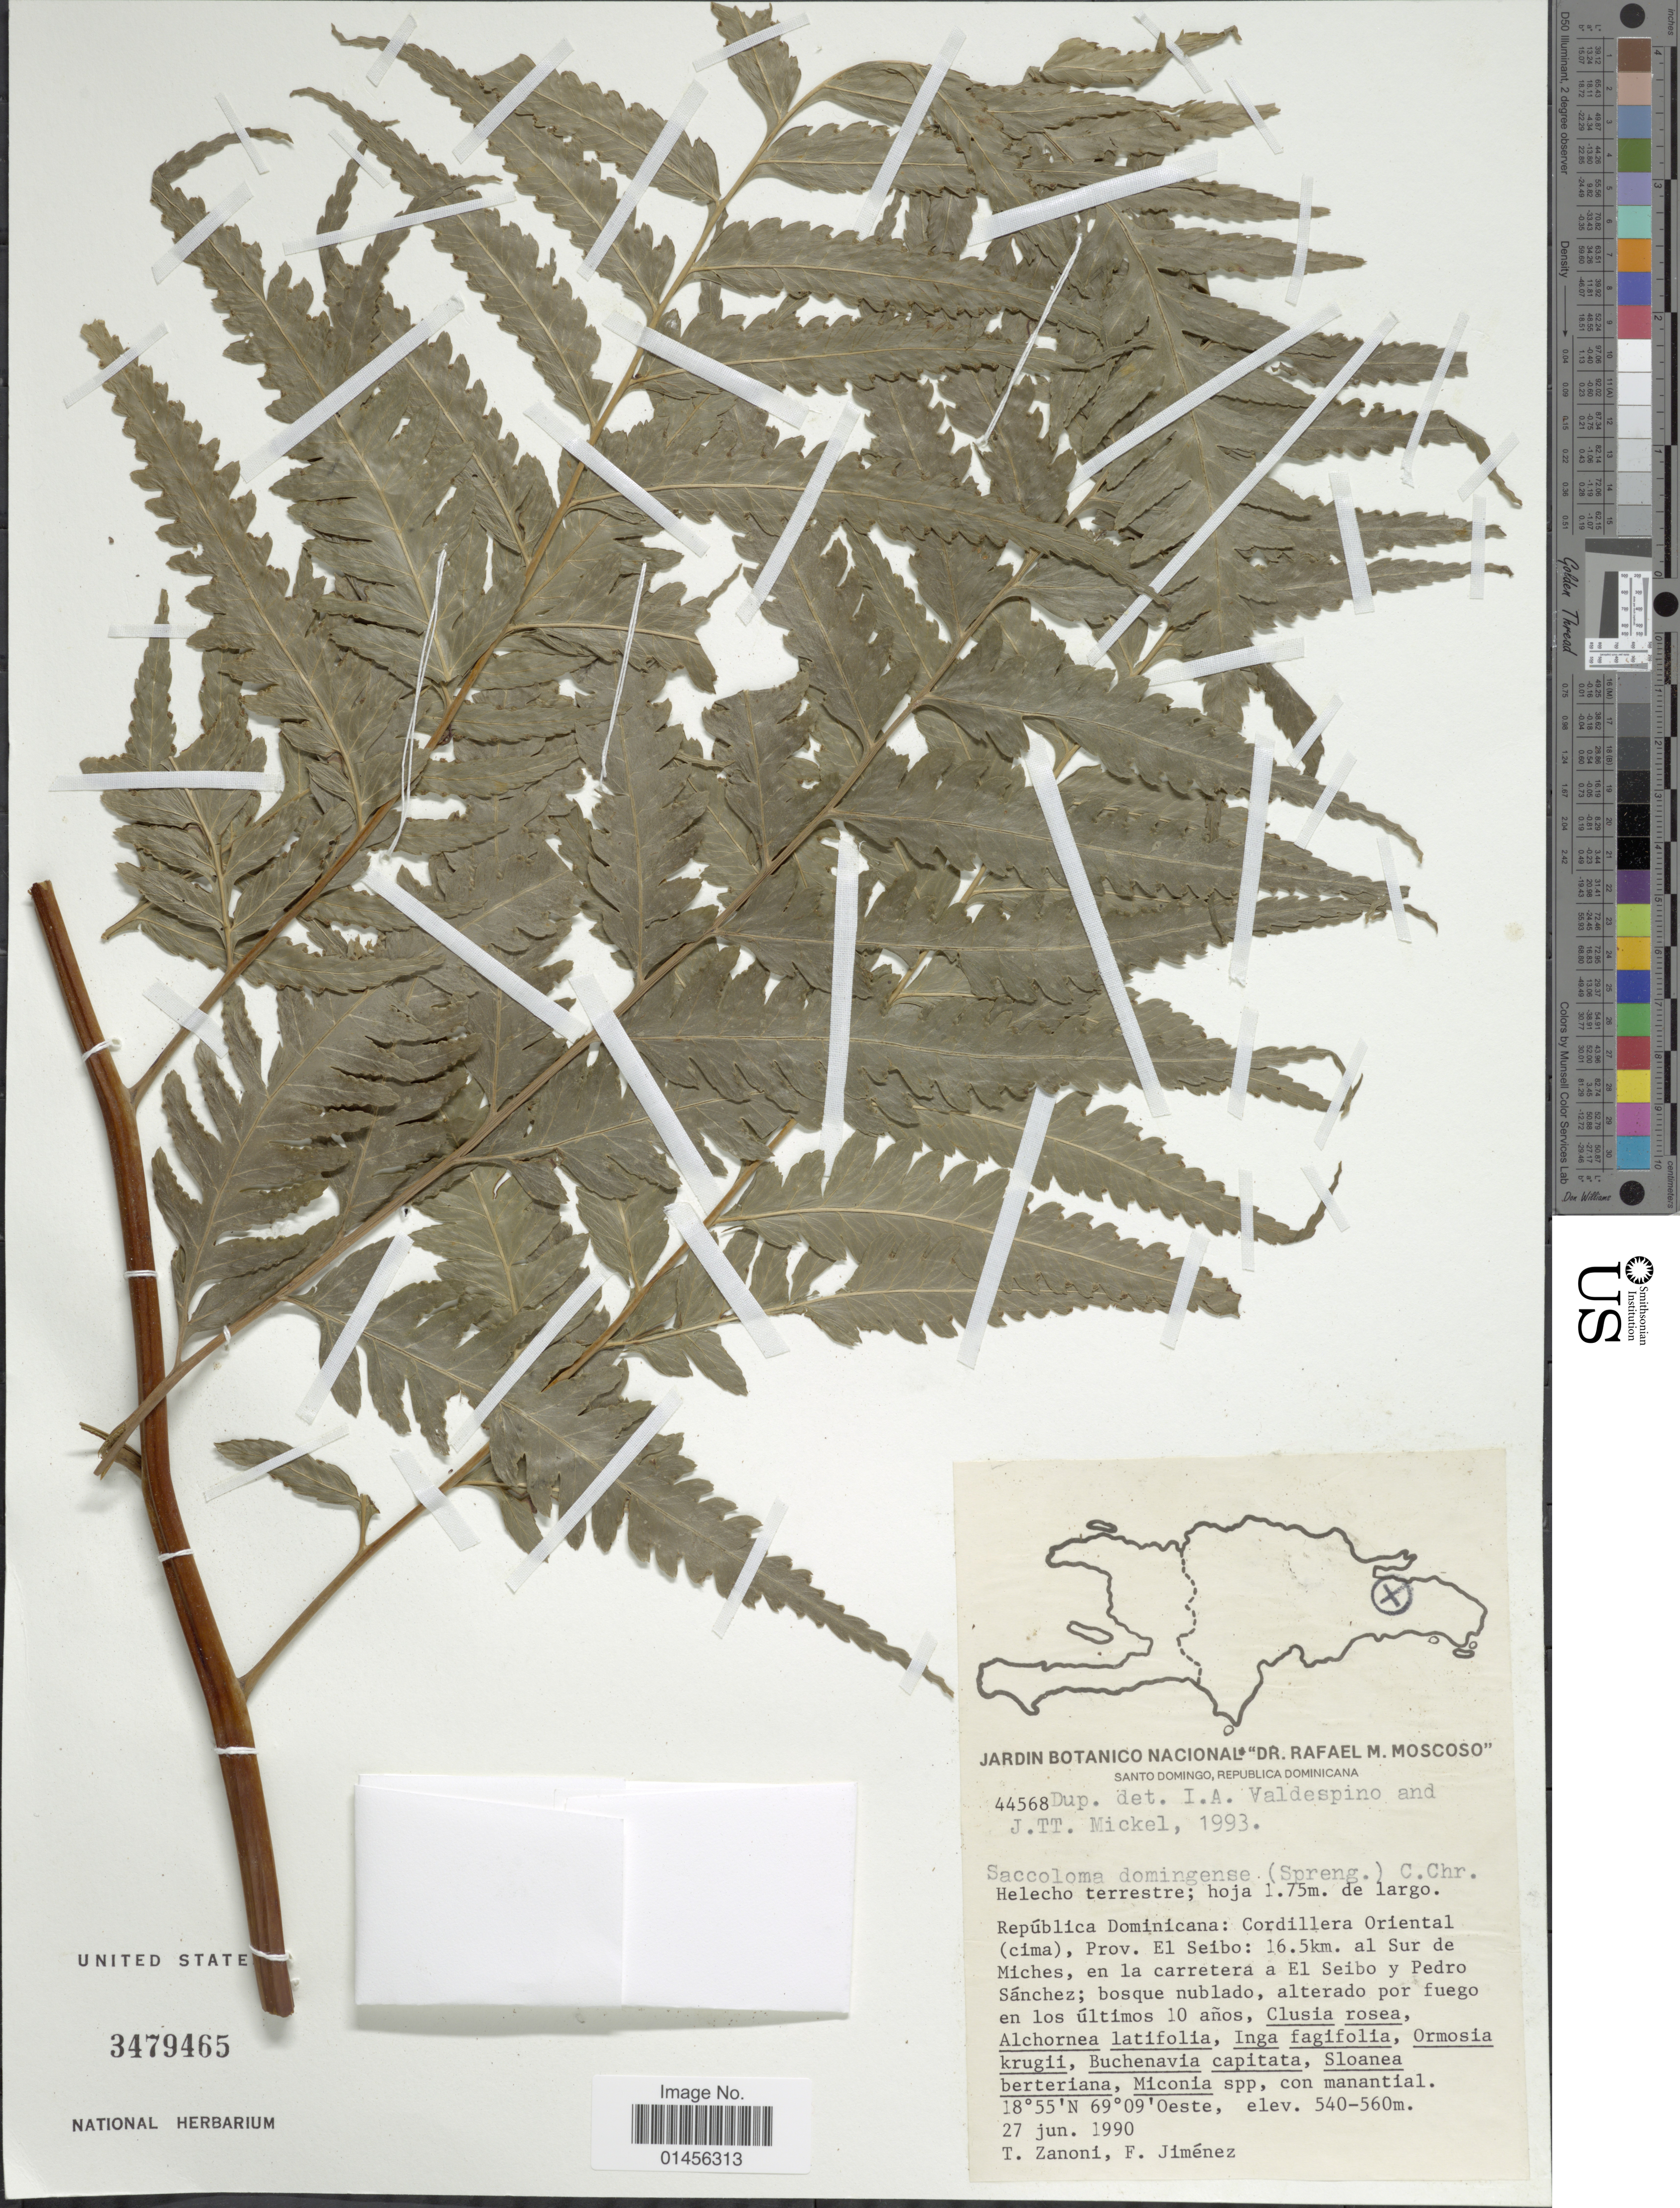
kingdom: Plantae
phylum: Tracheophyta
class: Polypodiopsida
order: Polypodiales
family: Saccolomataceae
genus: Saccoloma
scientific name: Saccoloma domingense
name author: (Spreng.) C. Chr.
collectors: T. A. Zanoni & F. Jiménez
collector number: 44568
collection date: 1990-06-27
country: Dominican Republic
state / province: El Seíbo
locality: Cordillera Oriental (cima), Prov. El Seibo: 16.5km. al Sur de Miches, en la carretera a El Seibo y Pedro Sánchez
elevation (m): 540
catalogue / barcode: US 3479465